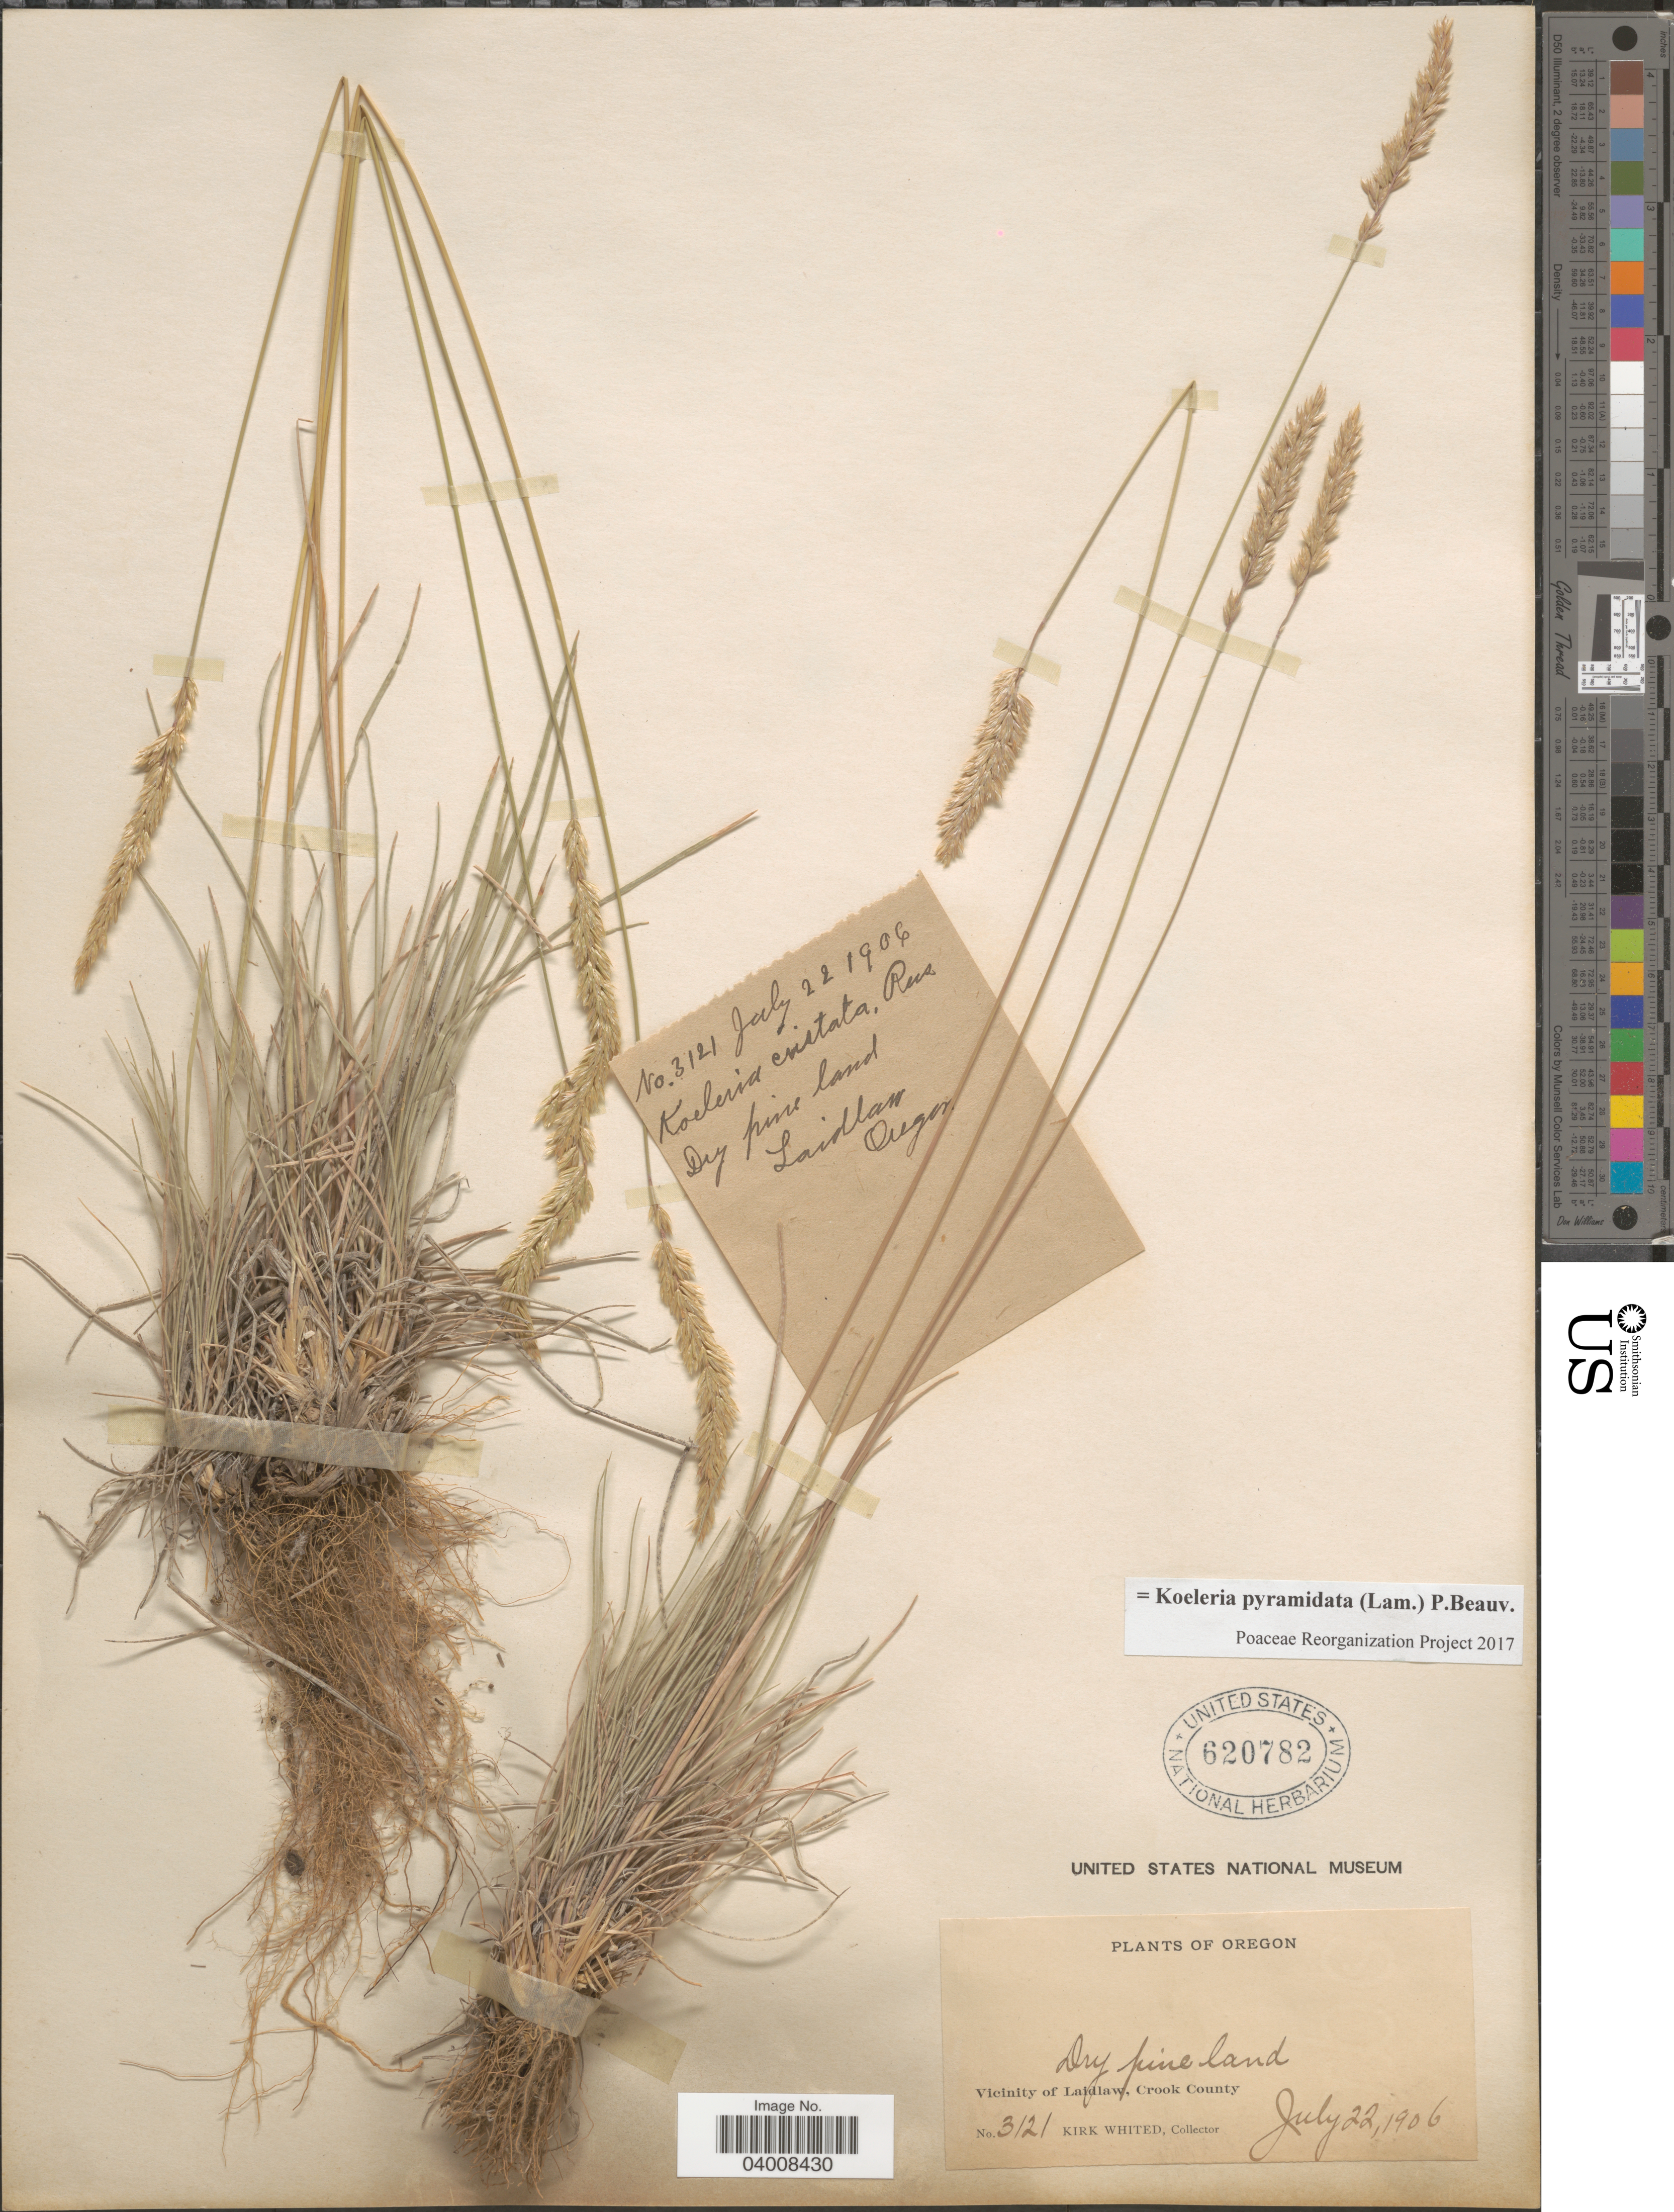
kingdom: Plantae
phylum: Tracheophyta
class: Liliopsida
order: Poales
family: Poaceae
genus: Koeleria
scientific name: Koeleria pyramidata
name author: (Lam.) P. Beauv.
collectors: K. Whited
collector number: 3121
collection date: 1906-07-22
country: United States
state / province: Oregon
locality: Dry pine land. Vicinity of Laidlow, Crook County.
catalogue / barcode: US 620782